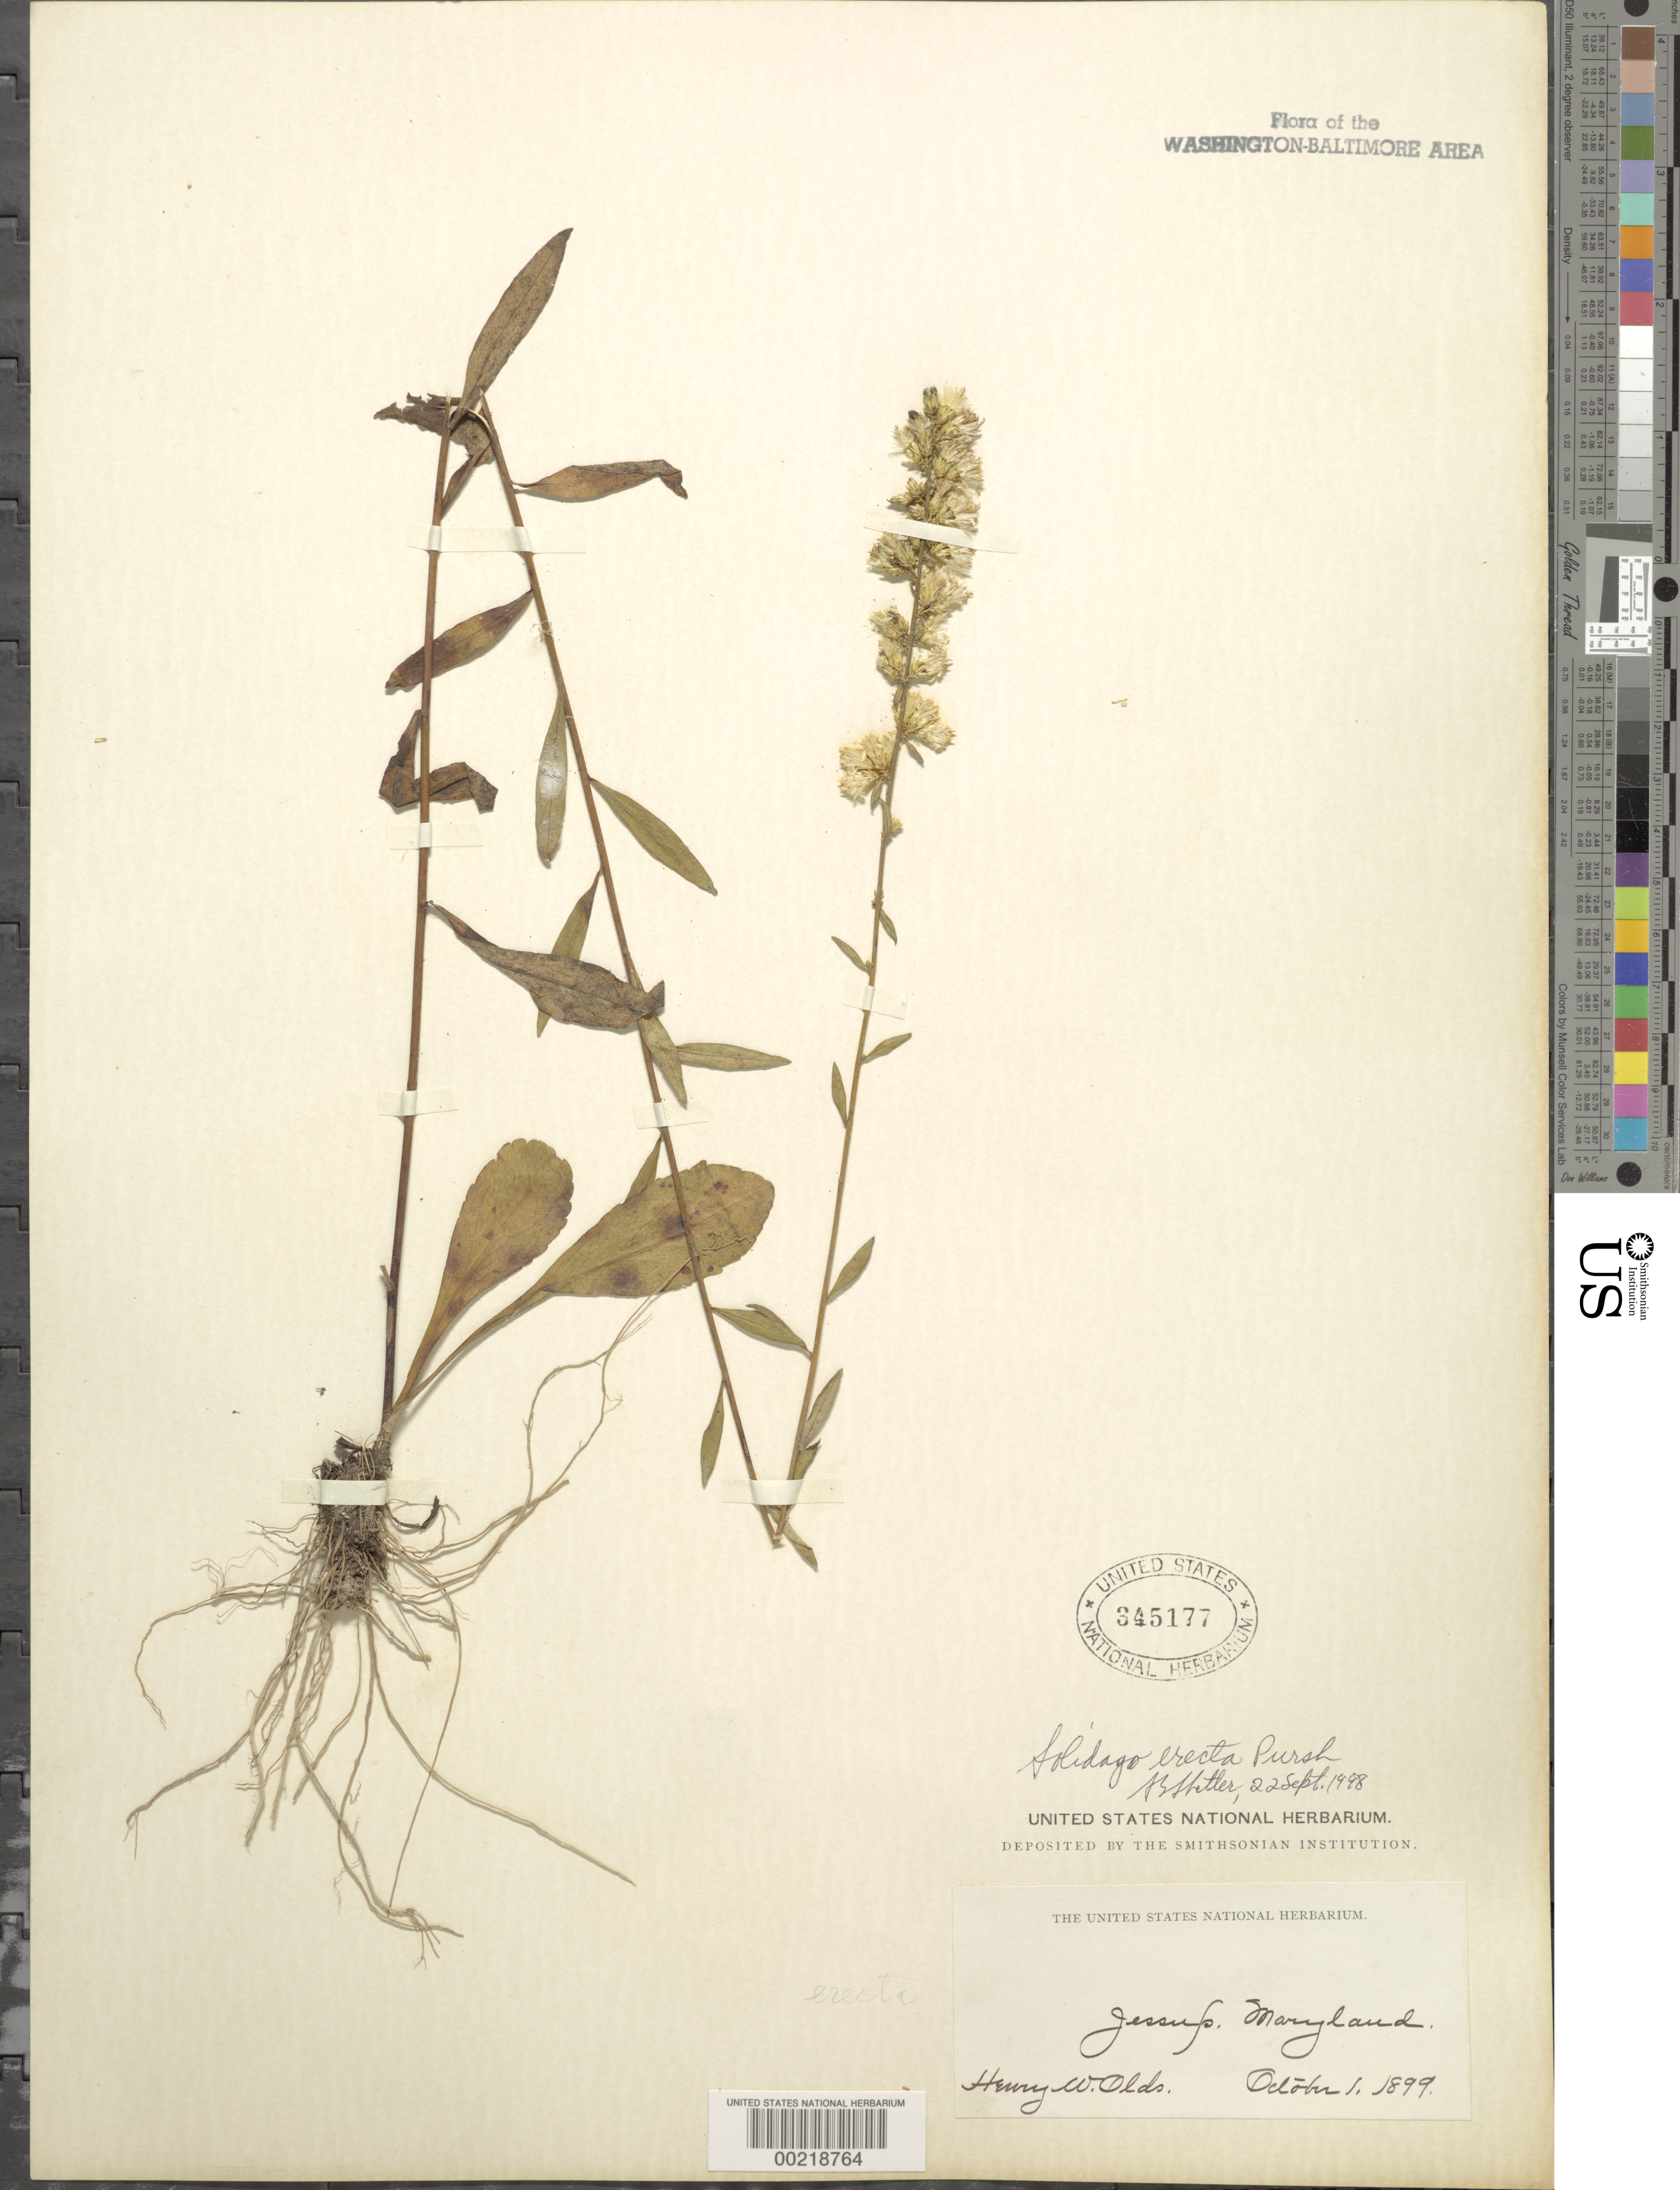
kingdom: Plantae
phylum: Tracheophyta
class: Magnoliopsida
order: Asterales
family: Asteraceae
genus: Solidago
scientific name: Solidago erecta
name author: Pursh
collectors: H. W. Olds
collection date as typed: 01 Oct 1899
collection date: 1899-10-01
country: United States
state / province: Maryland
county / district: Anne Arundel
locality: Jessup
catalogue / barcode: US 345177